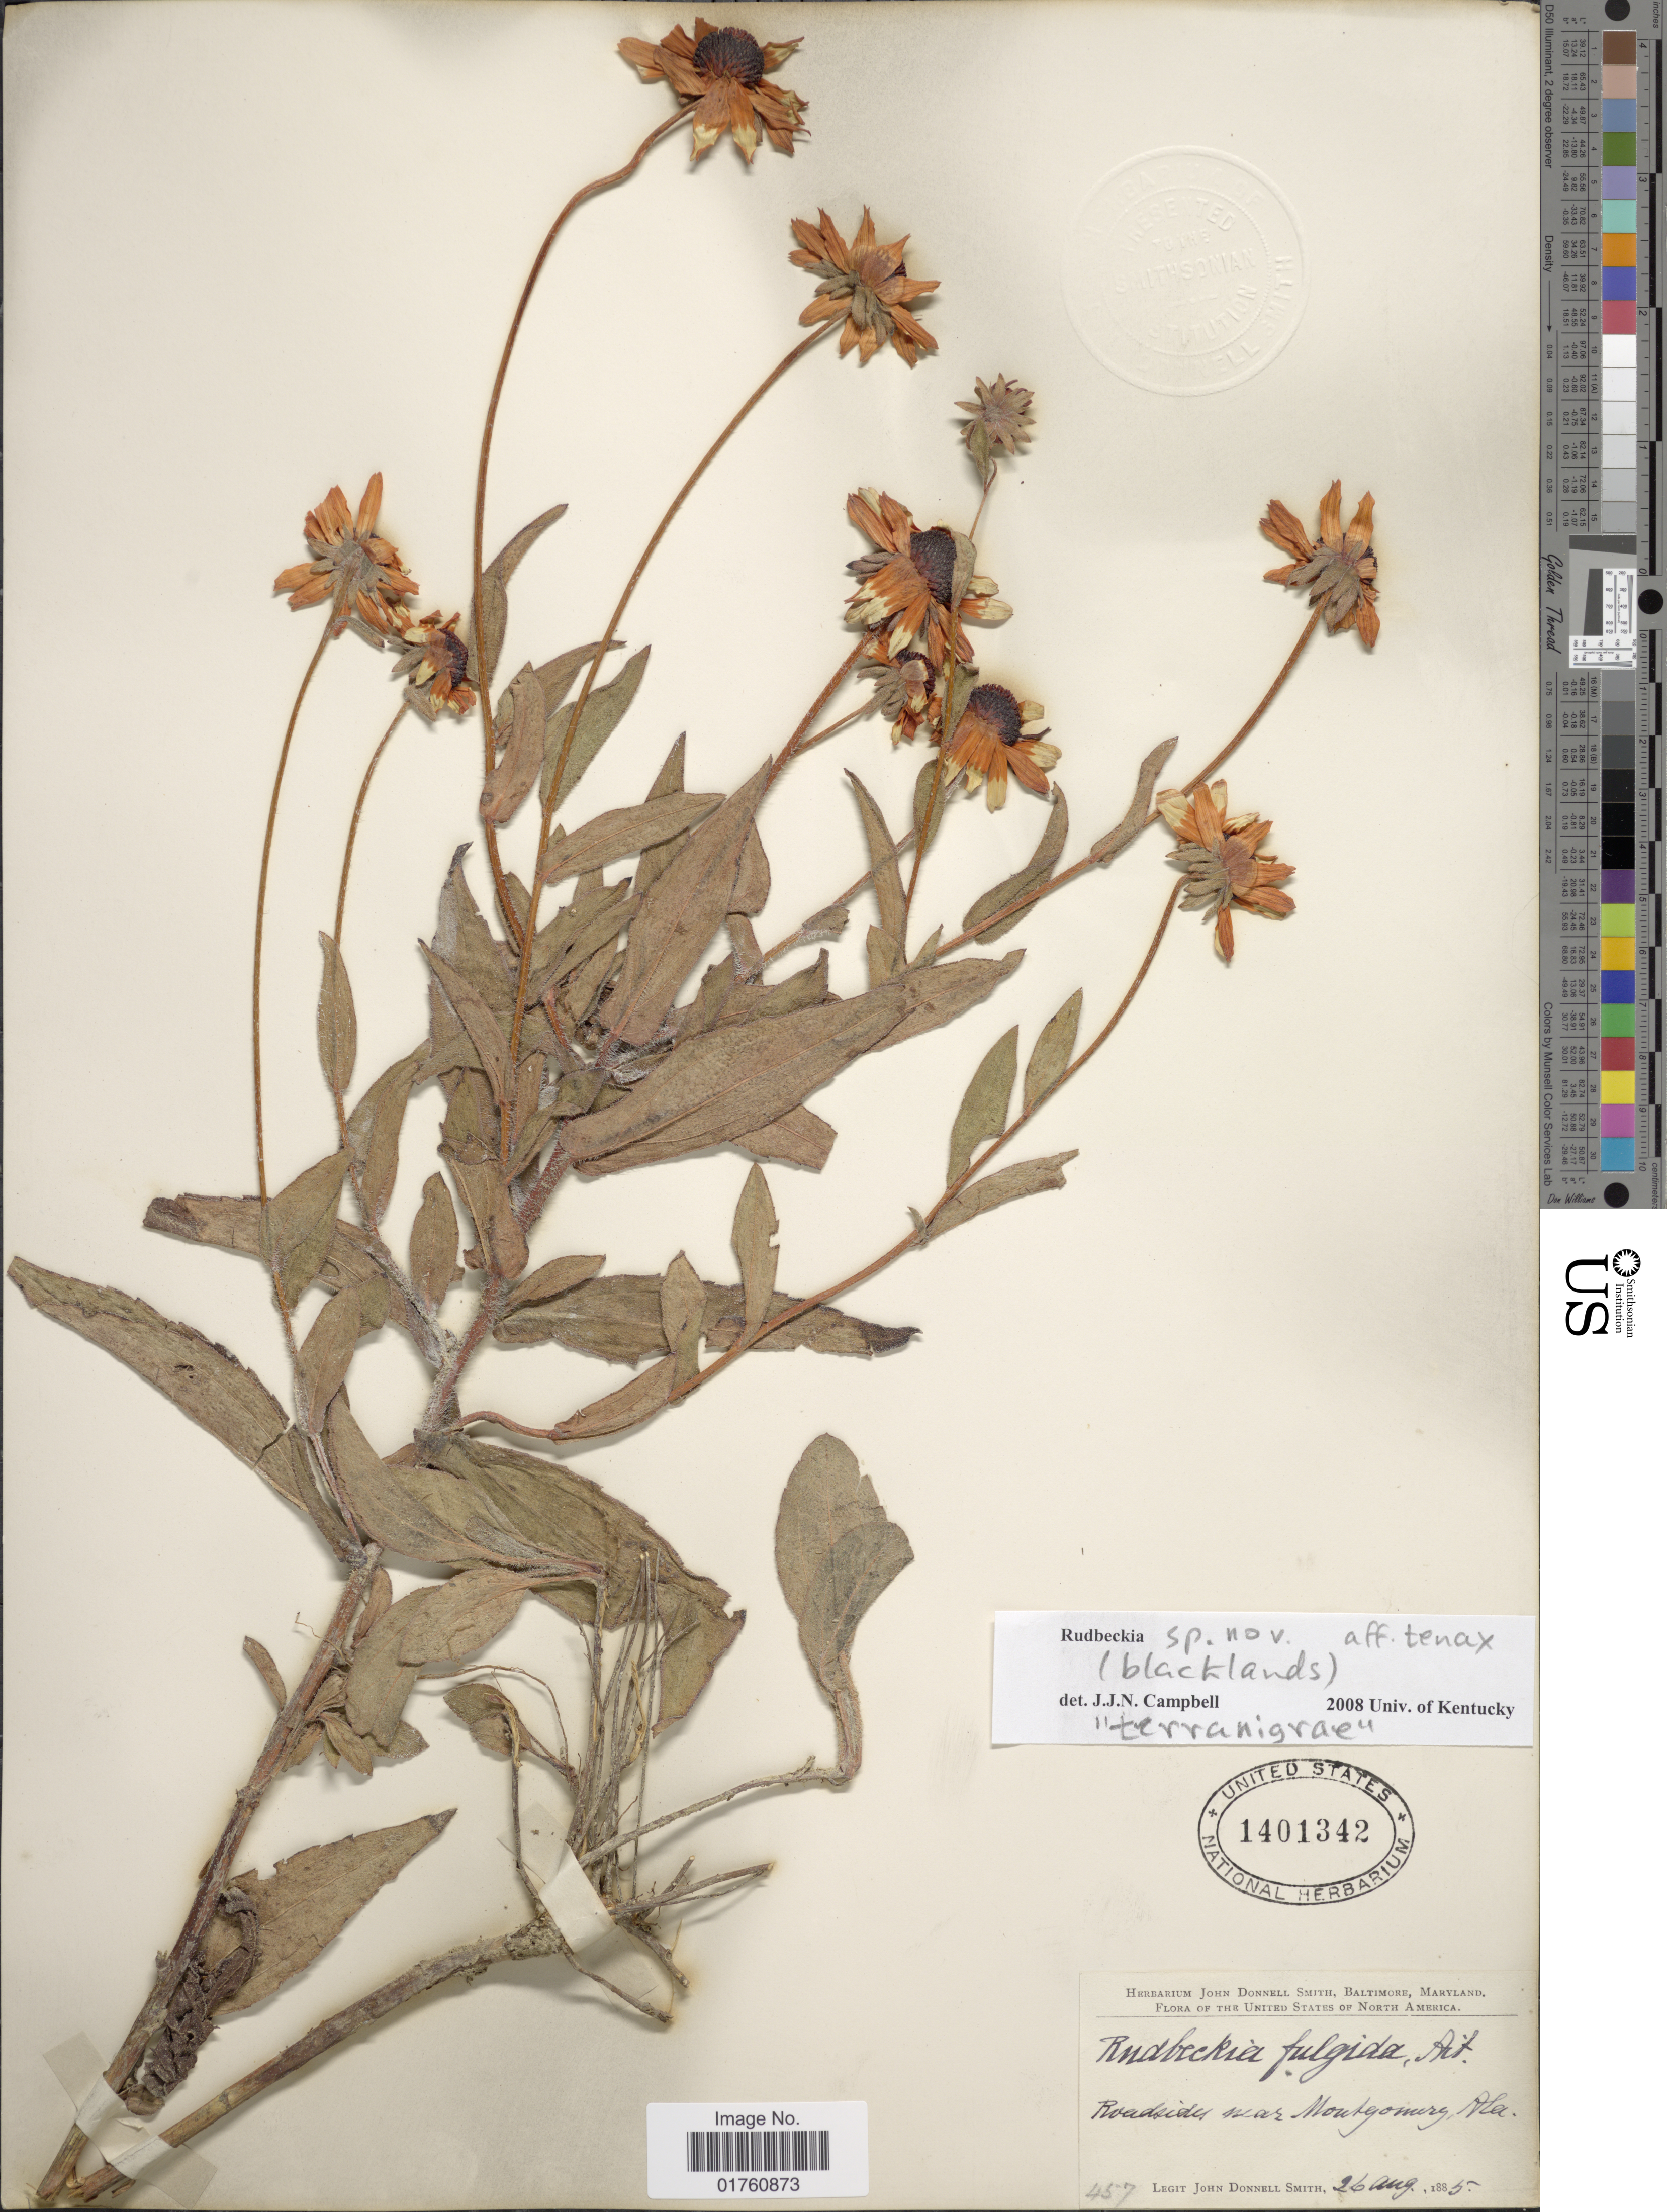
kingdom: Plantae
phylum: Tracheophyta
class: Magnoliopsida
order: Asterales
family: Asteraceae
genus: Rudbeckia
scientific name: Rudbeckia fulgida aff. tenax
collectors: J. Donnell Smith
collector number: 457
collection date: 1885-08-26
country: United States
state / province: Alabama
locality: Roadsides near Montgomery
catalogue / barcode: US 1401342